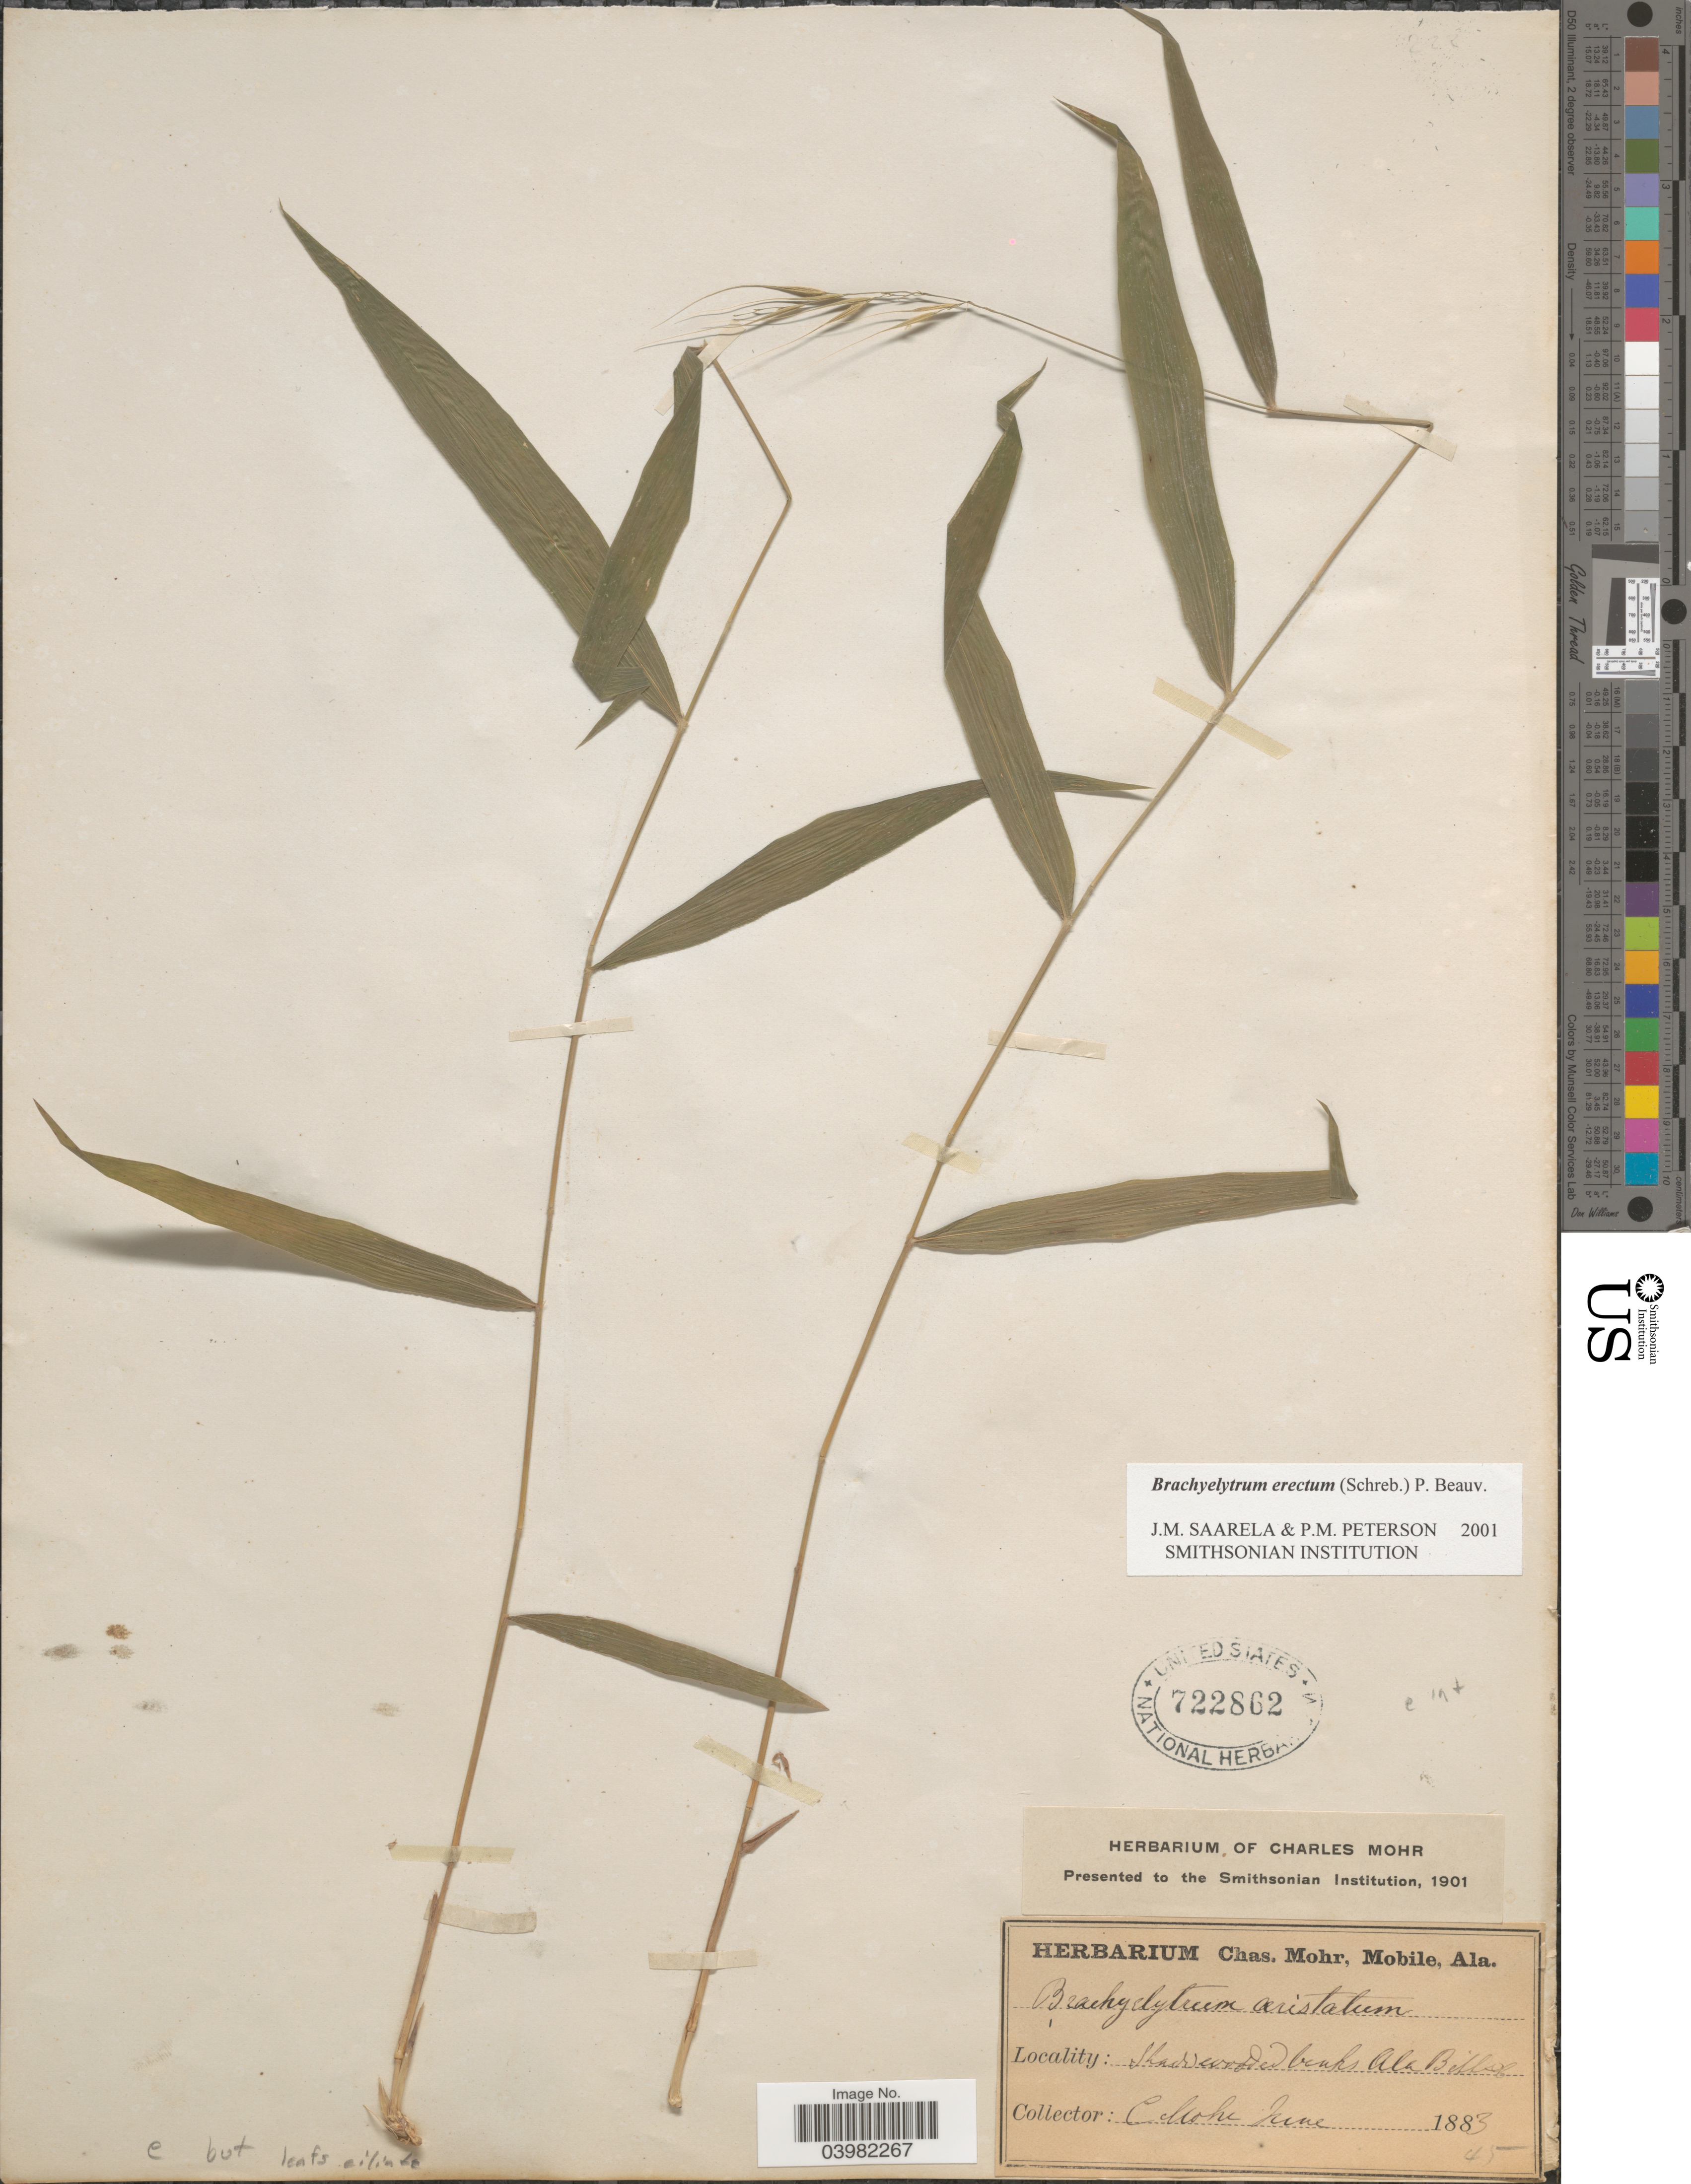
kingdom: Plantae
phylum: Tracheophyta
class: Liliopsida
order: Poales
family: Poaceae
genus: Brachyelytrum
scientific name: Brachyelytrum erectum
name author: (Schreb.) P. Beauv.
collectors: Mohr, C. T. (herbarium)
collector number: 45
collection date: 1883-06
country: United States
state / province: Alabama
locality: Bibbs C.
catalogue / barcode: US 722862